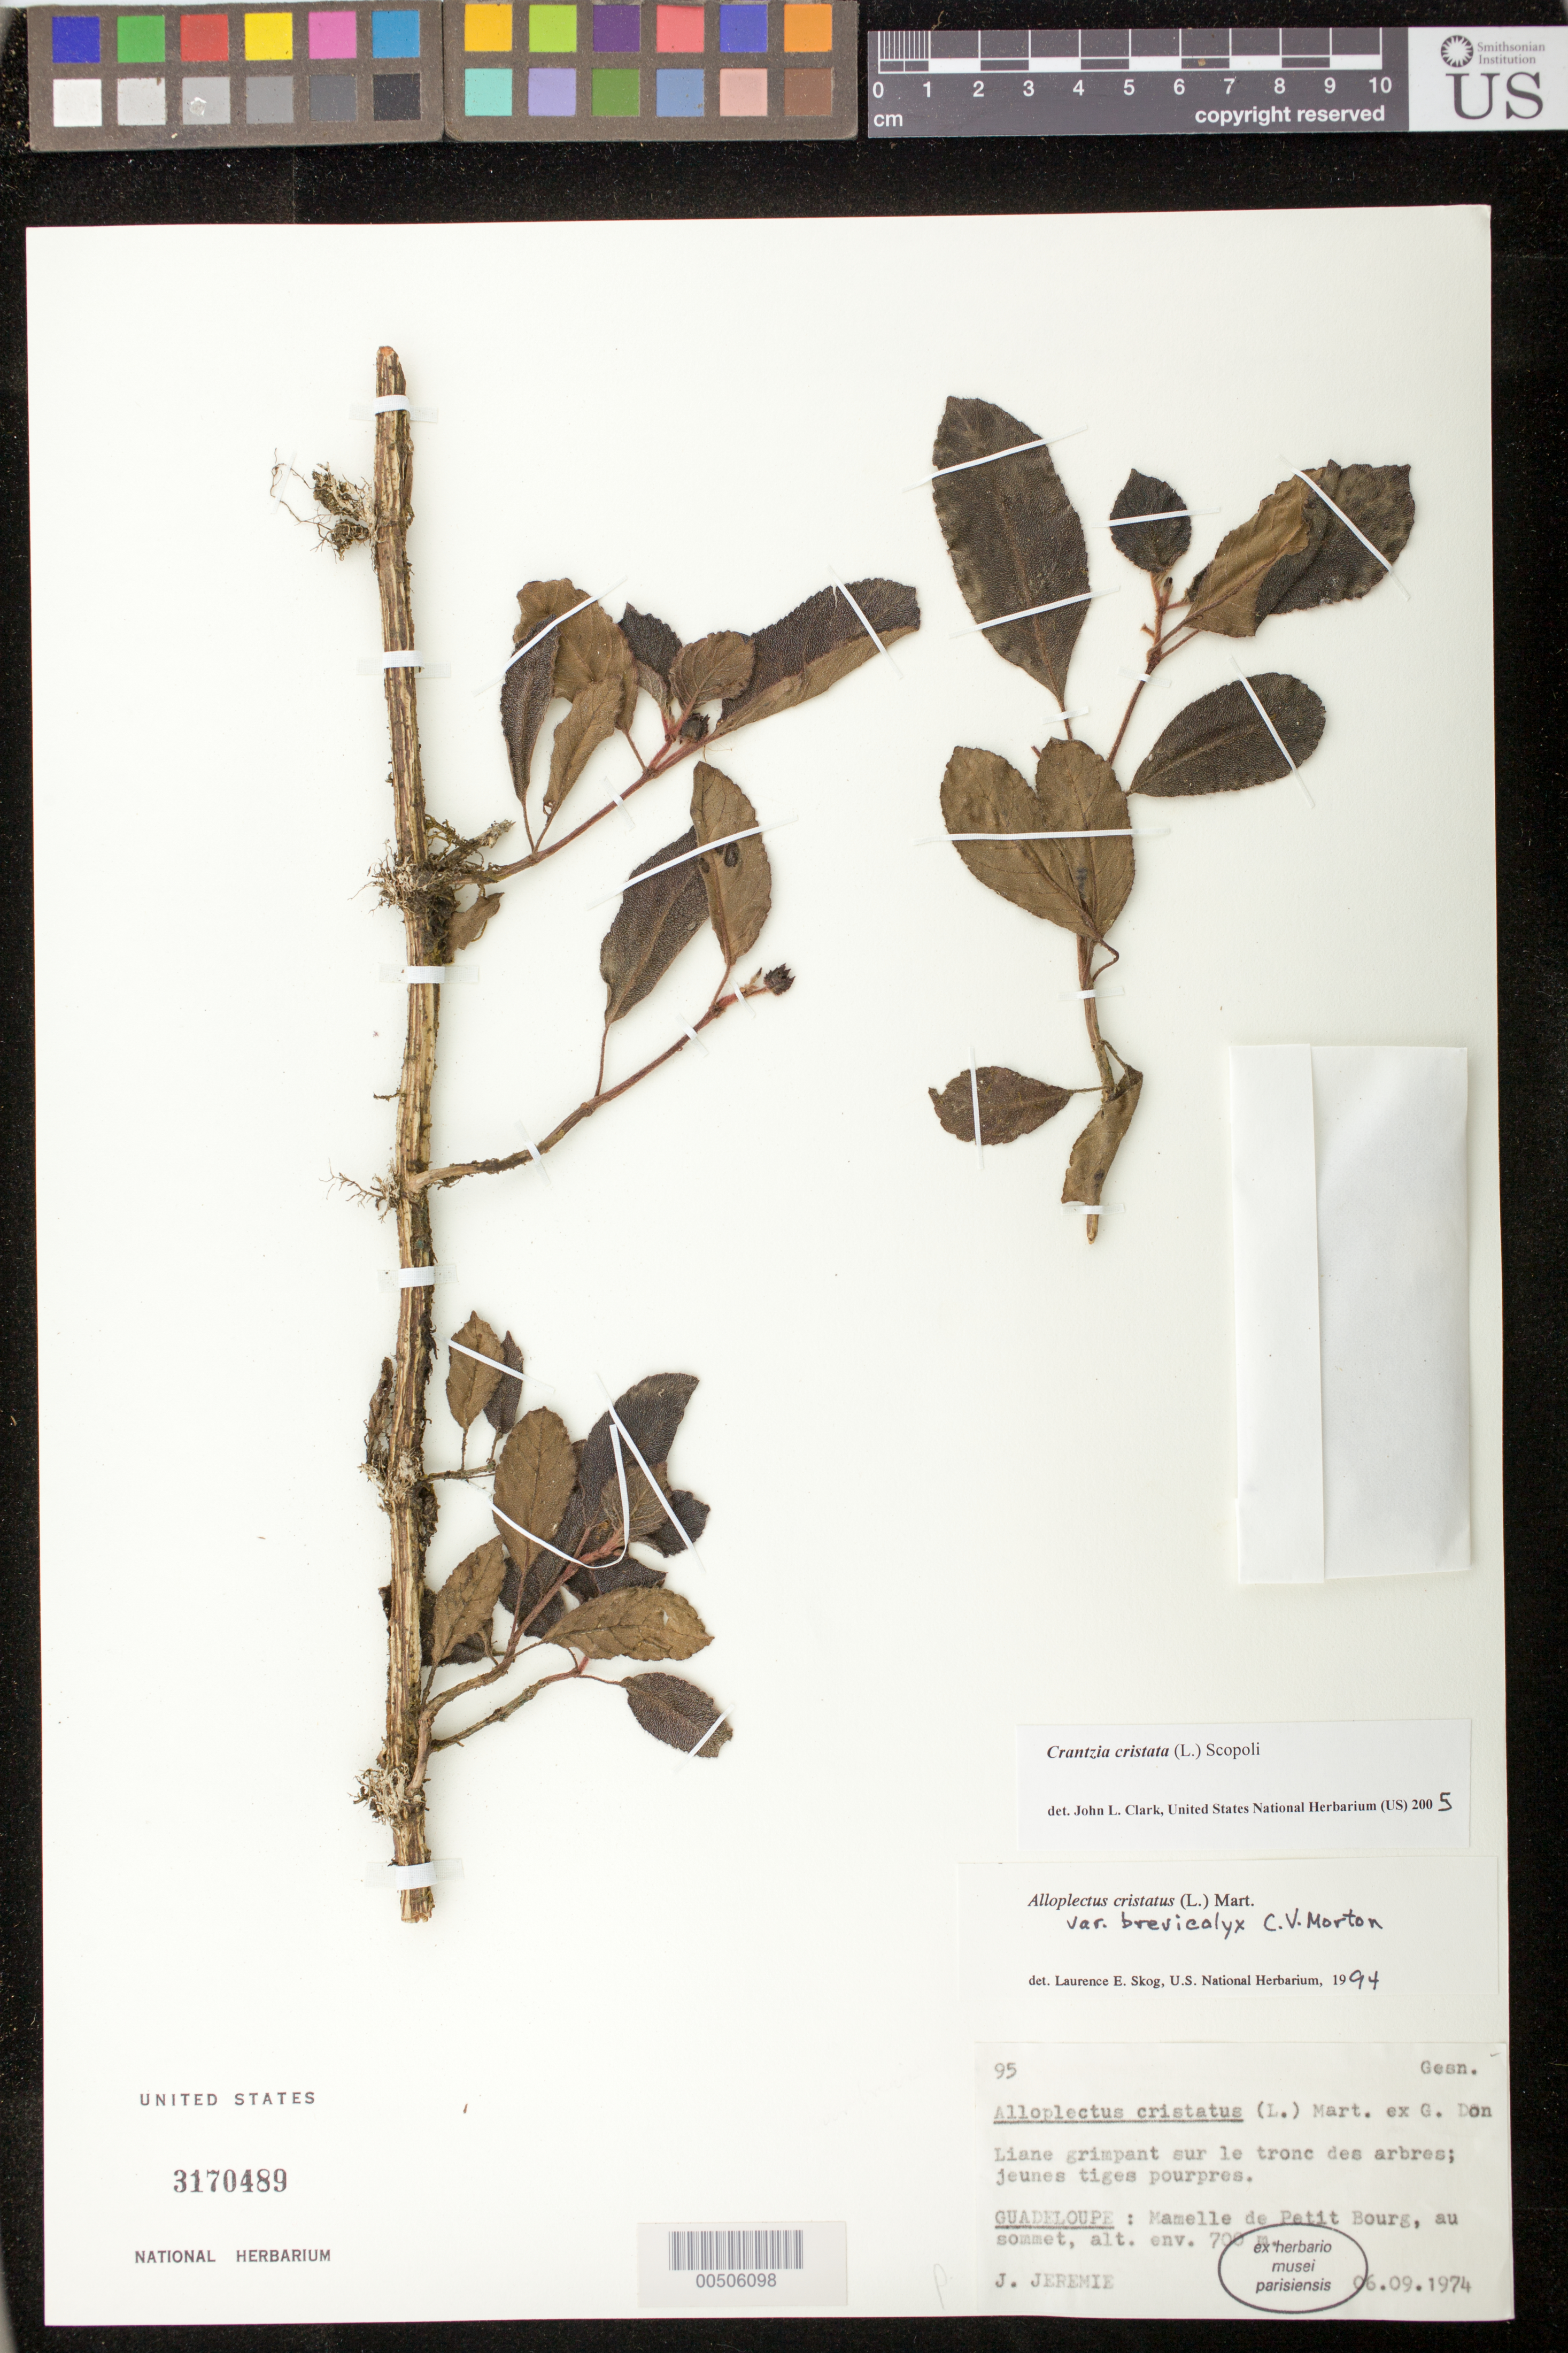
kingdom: Plantae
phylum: Tracheophyta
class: Magnoliopsida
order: Lamiales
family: Gesneriaceae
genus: Crantzia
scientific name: Crantzia cristata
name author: (L.) Scop. ex Fritsch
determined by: Clark, J. L., (SEL), The Marie Selby Botanical Garden (UNITED STATES)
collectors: J. Jérémie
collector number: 195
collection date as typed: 23 Sep 1974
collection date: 1974-09-23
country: Guadeloupe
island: Basse Terre [Guadeloupe]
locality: Deshaies, au sommet du Dos d'Ane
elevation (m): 600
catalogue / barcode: US 3170489